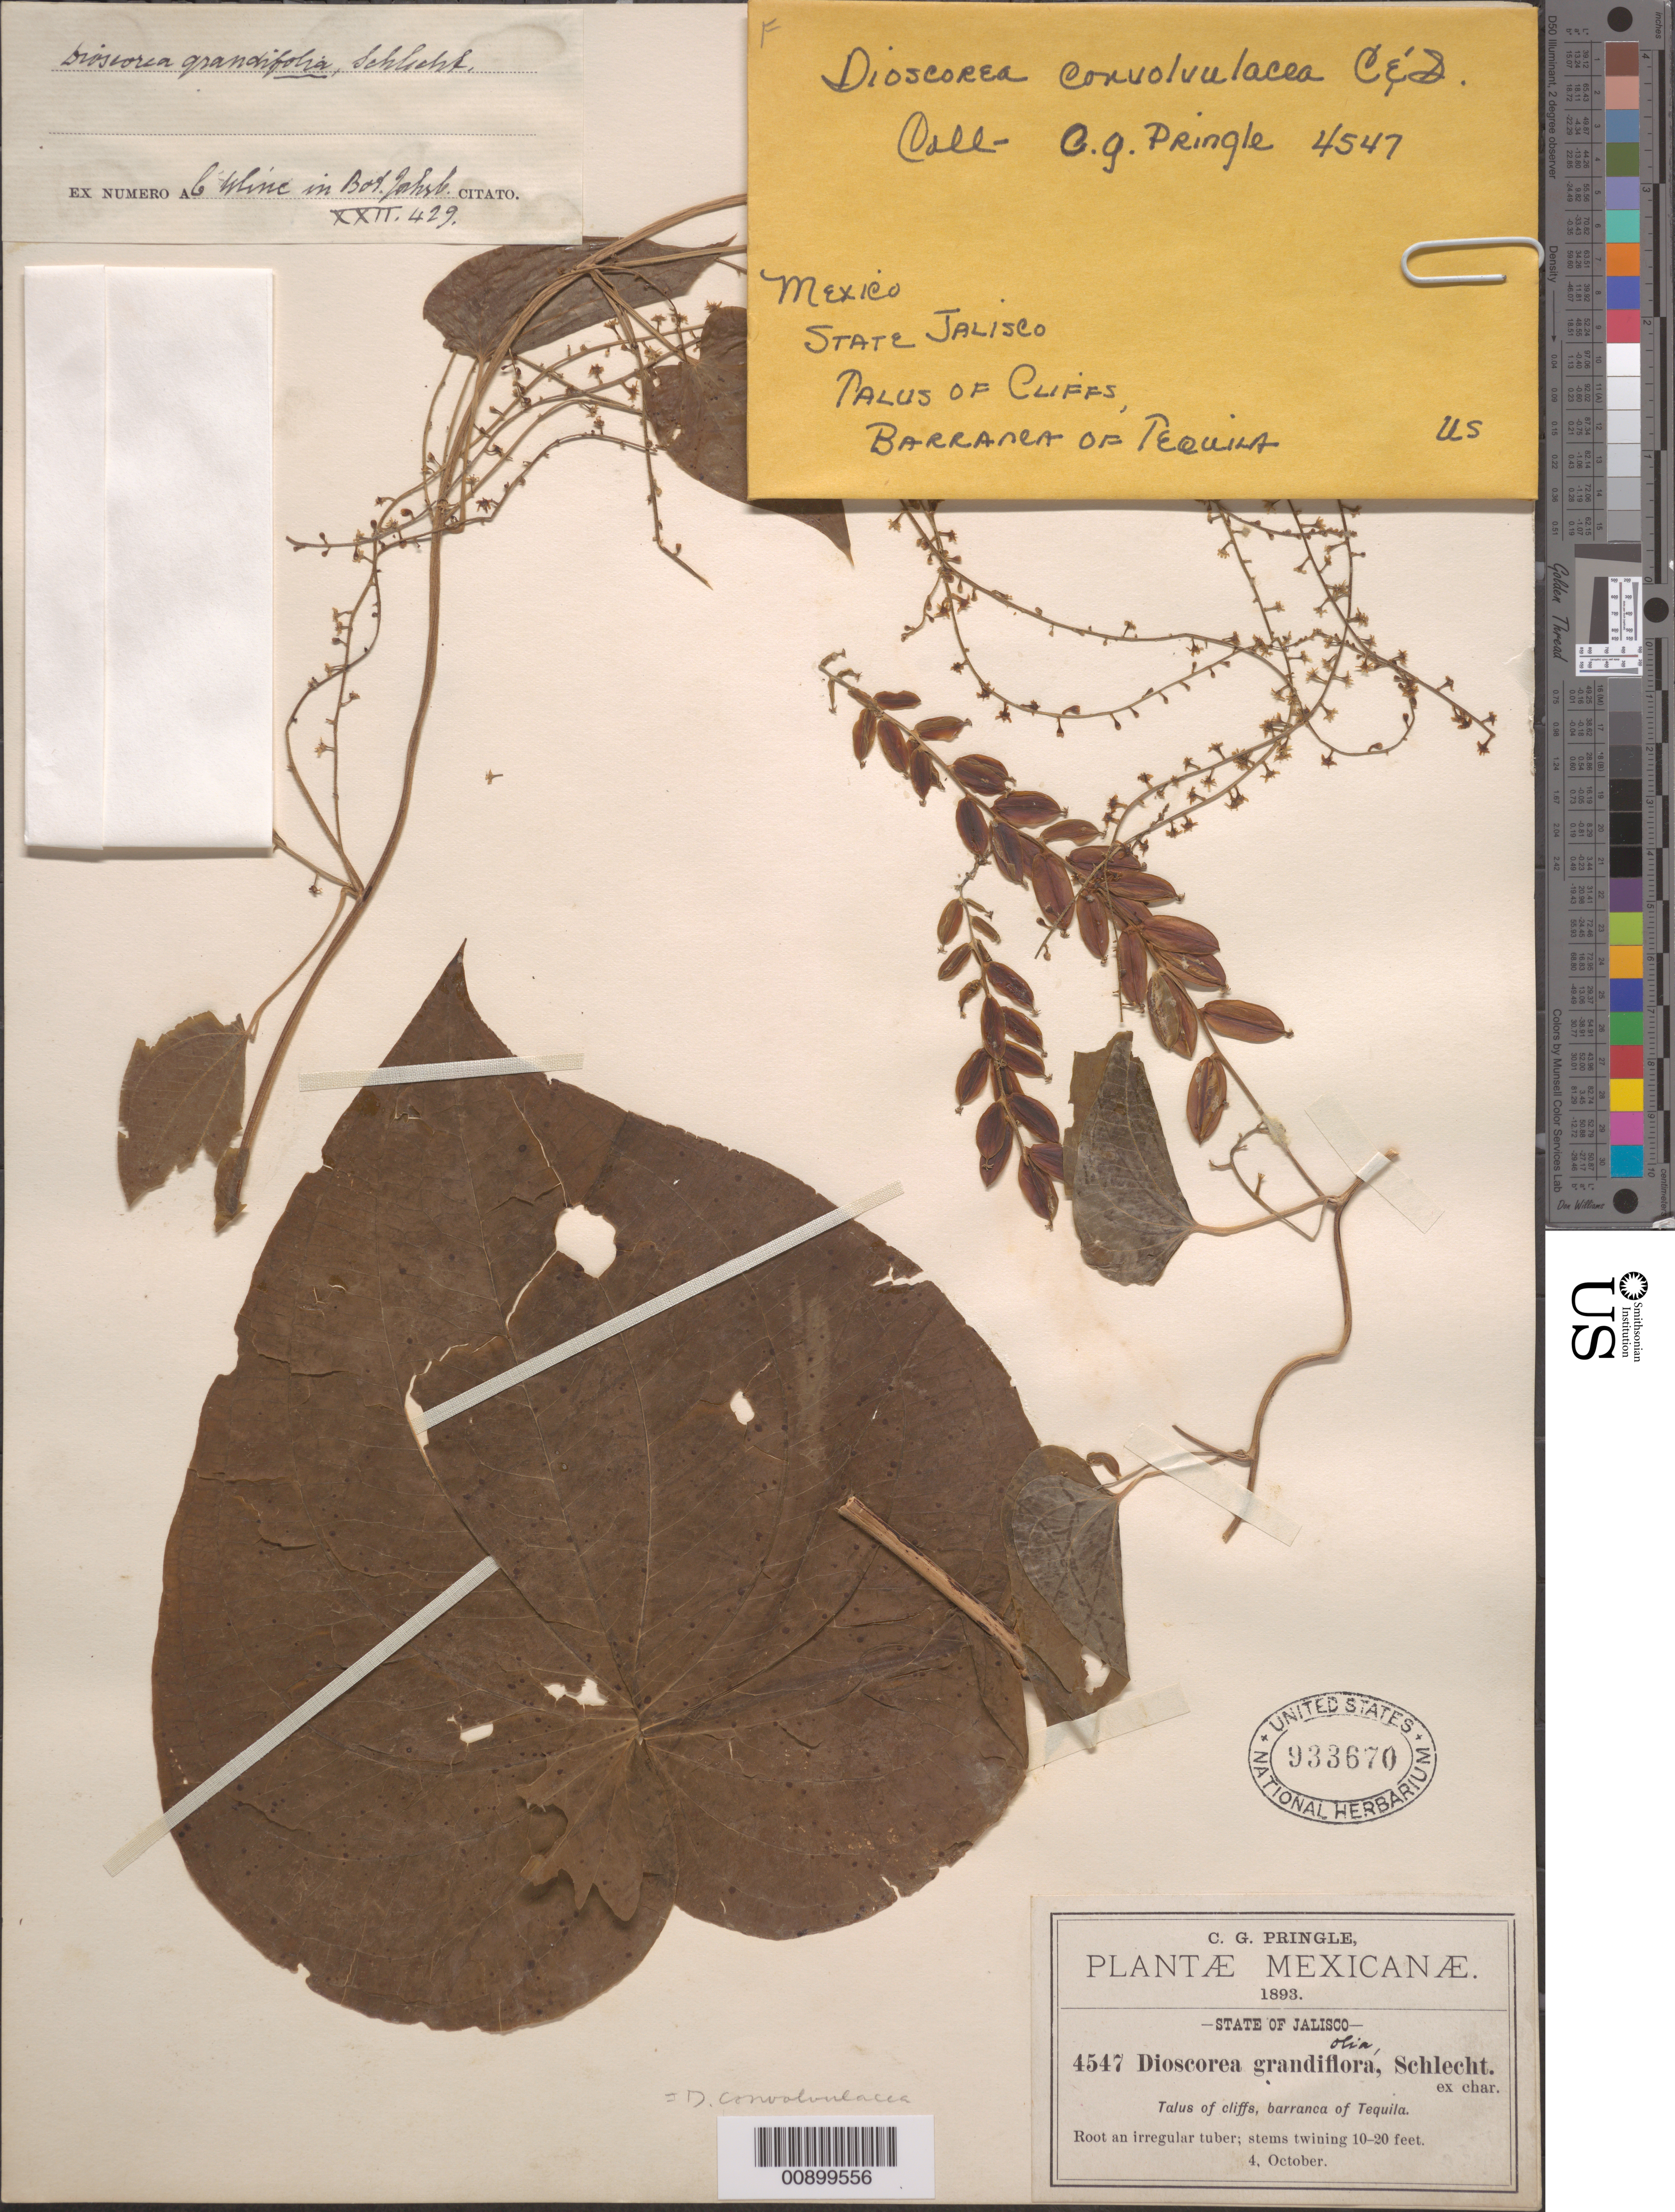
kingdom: Plantae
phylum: Tracheophyta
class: Liliopsida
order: Dioscoreales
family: Dioscoreaceae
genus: Dioscorea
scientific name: Dioscorea convolvulacea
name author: Schltdl. & Cham.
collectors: C. G. Pringle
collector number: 4547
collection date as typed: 04 Oct 1893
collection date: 1893-10-04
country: Mexico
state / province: Jalisco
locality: Barranca of Tequila, Jalisco.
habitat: Talus of cliffs.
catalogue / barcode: US 933670